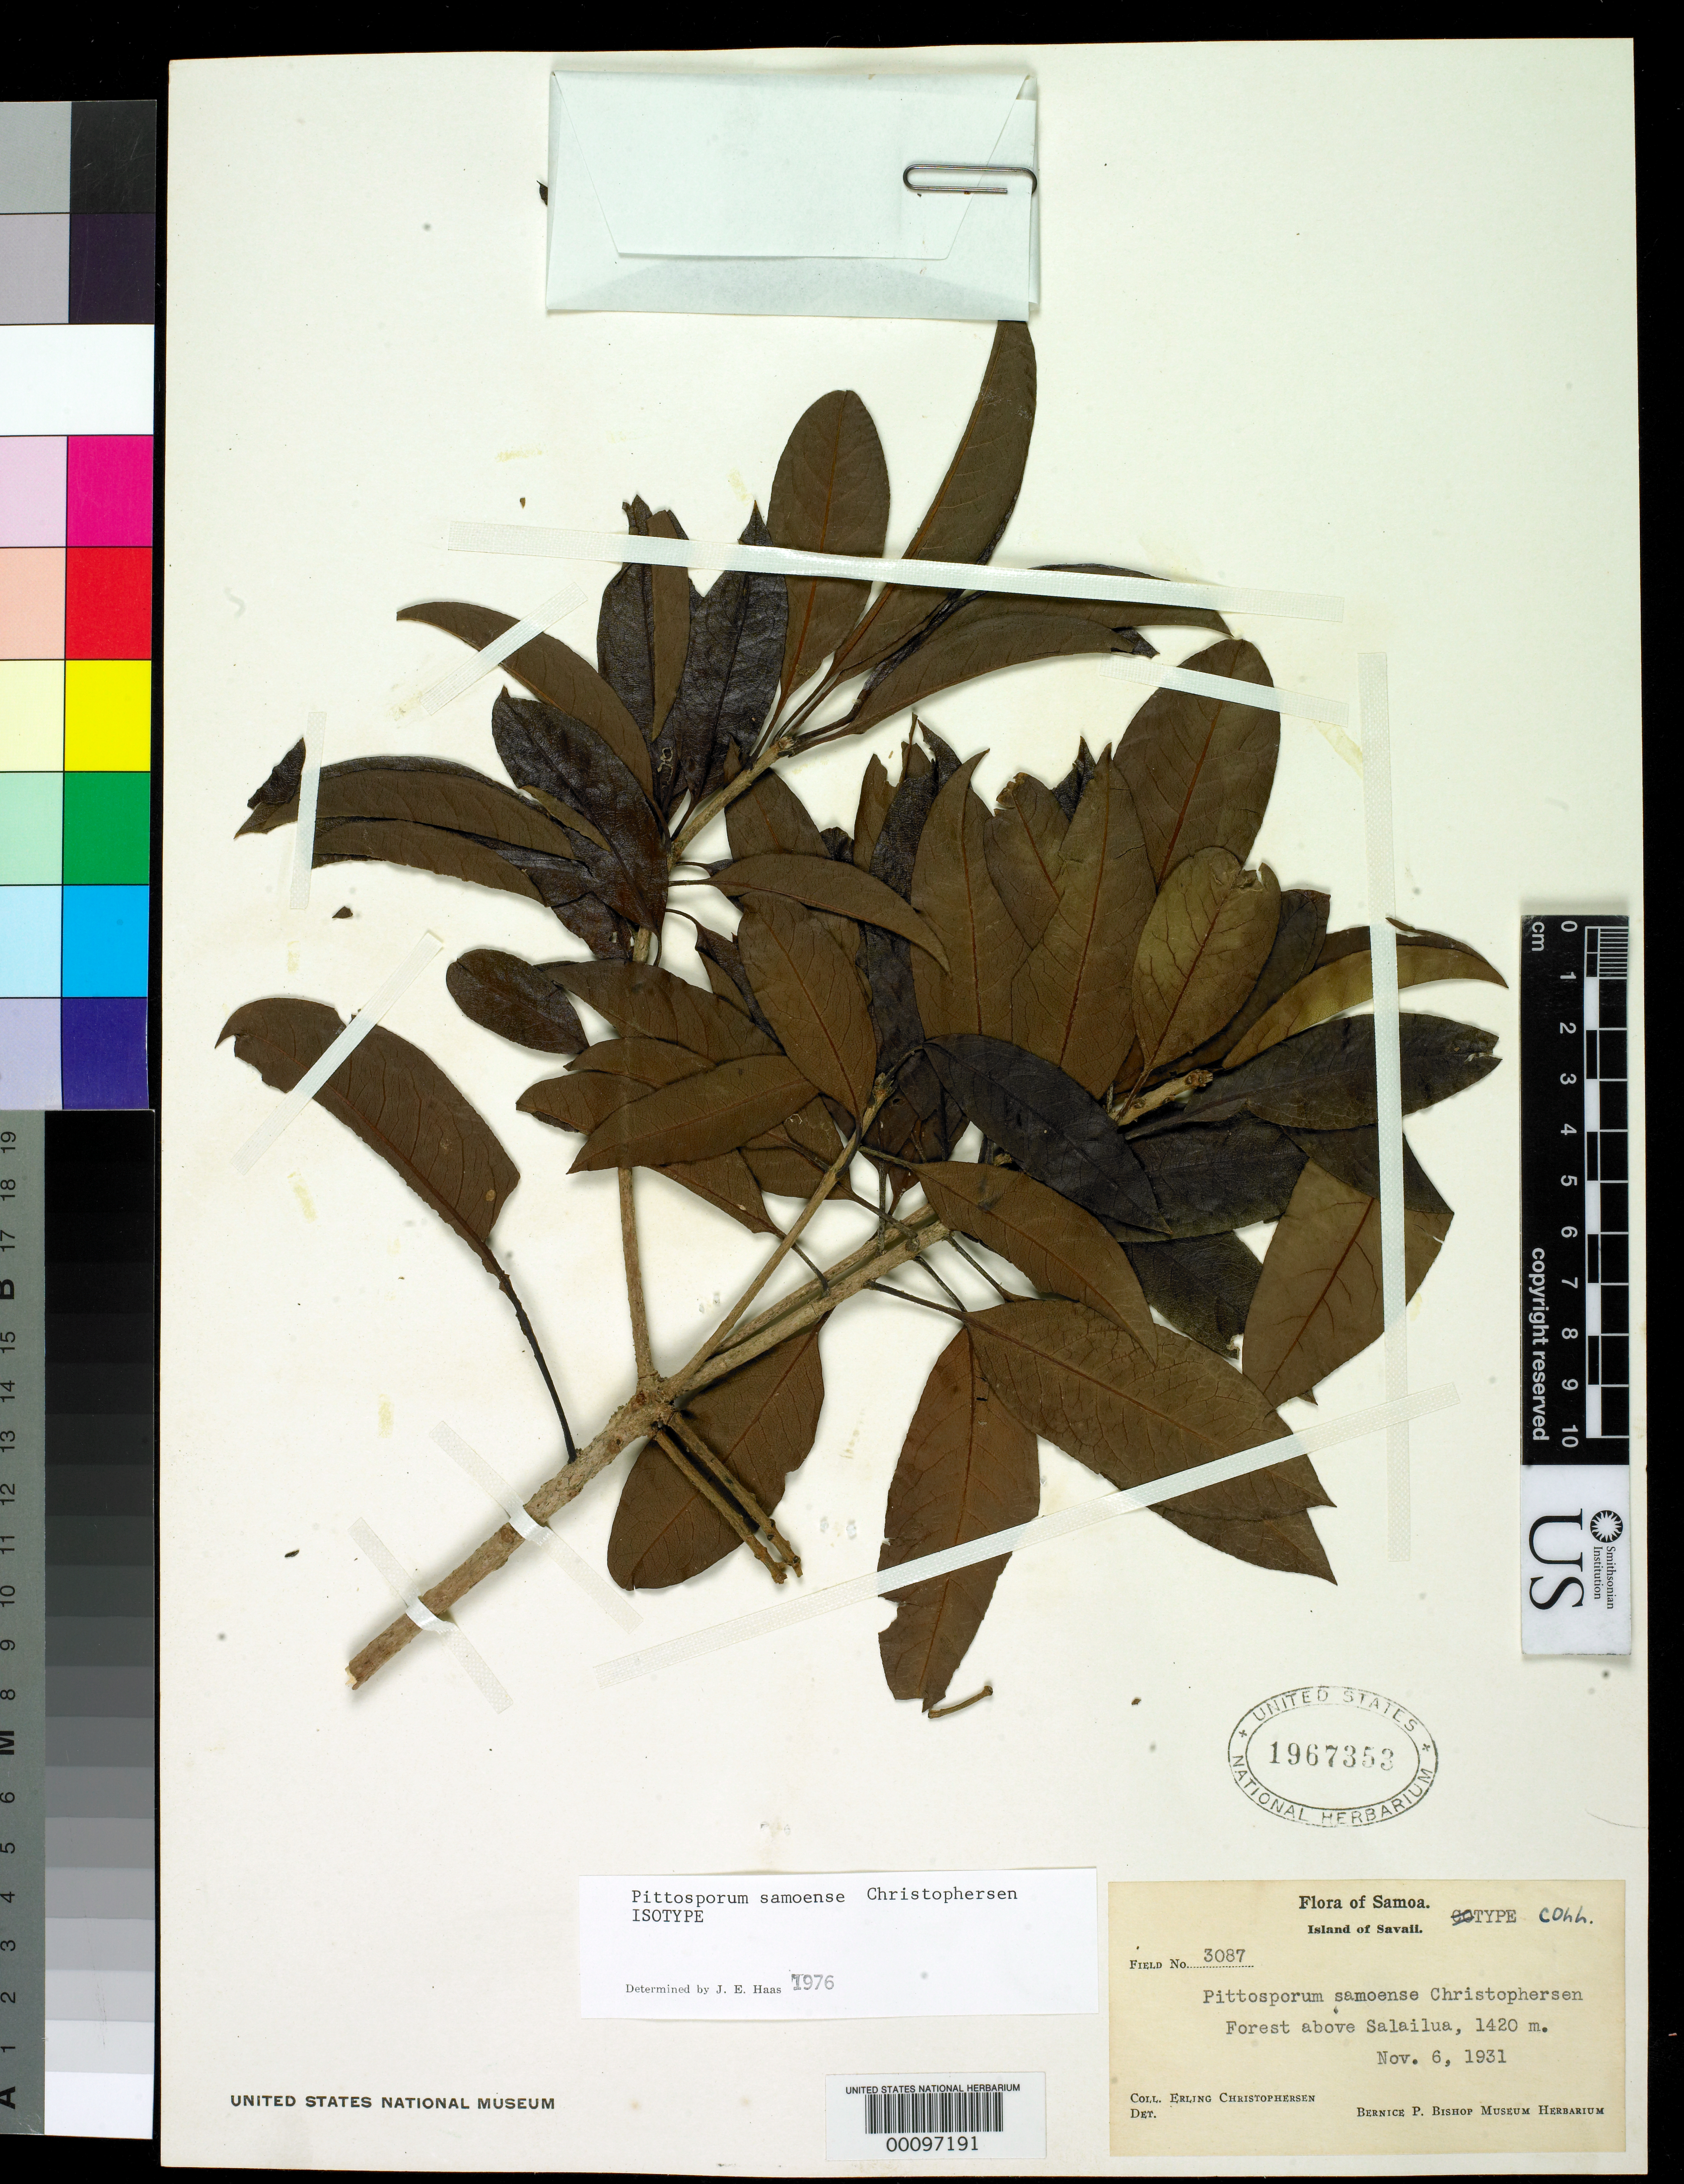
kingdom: Plantae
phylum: Tracheophyta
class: Magnoliopsida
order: Apiales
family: Pittosporaceae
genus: Pittosporum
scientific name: Pittosporum samoense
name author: Christoph.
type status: Isotype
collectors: E. Christophersen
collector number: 3087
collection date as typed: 06 Nov 1931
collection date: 1931-11-06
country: Samoa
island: Savai'i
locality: Above Salailua.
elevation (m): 1420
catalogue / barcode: US 1967353